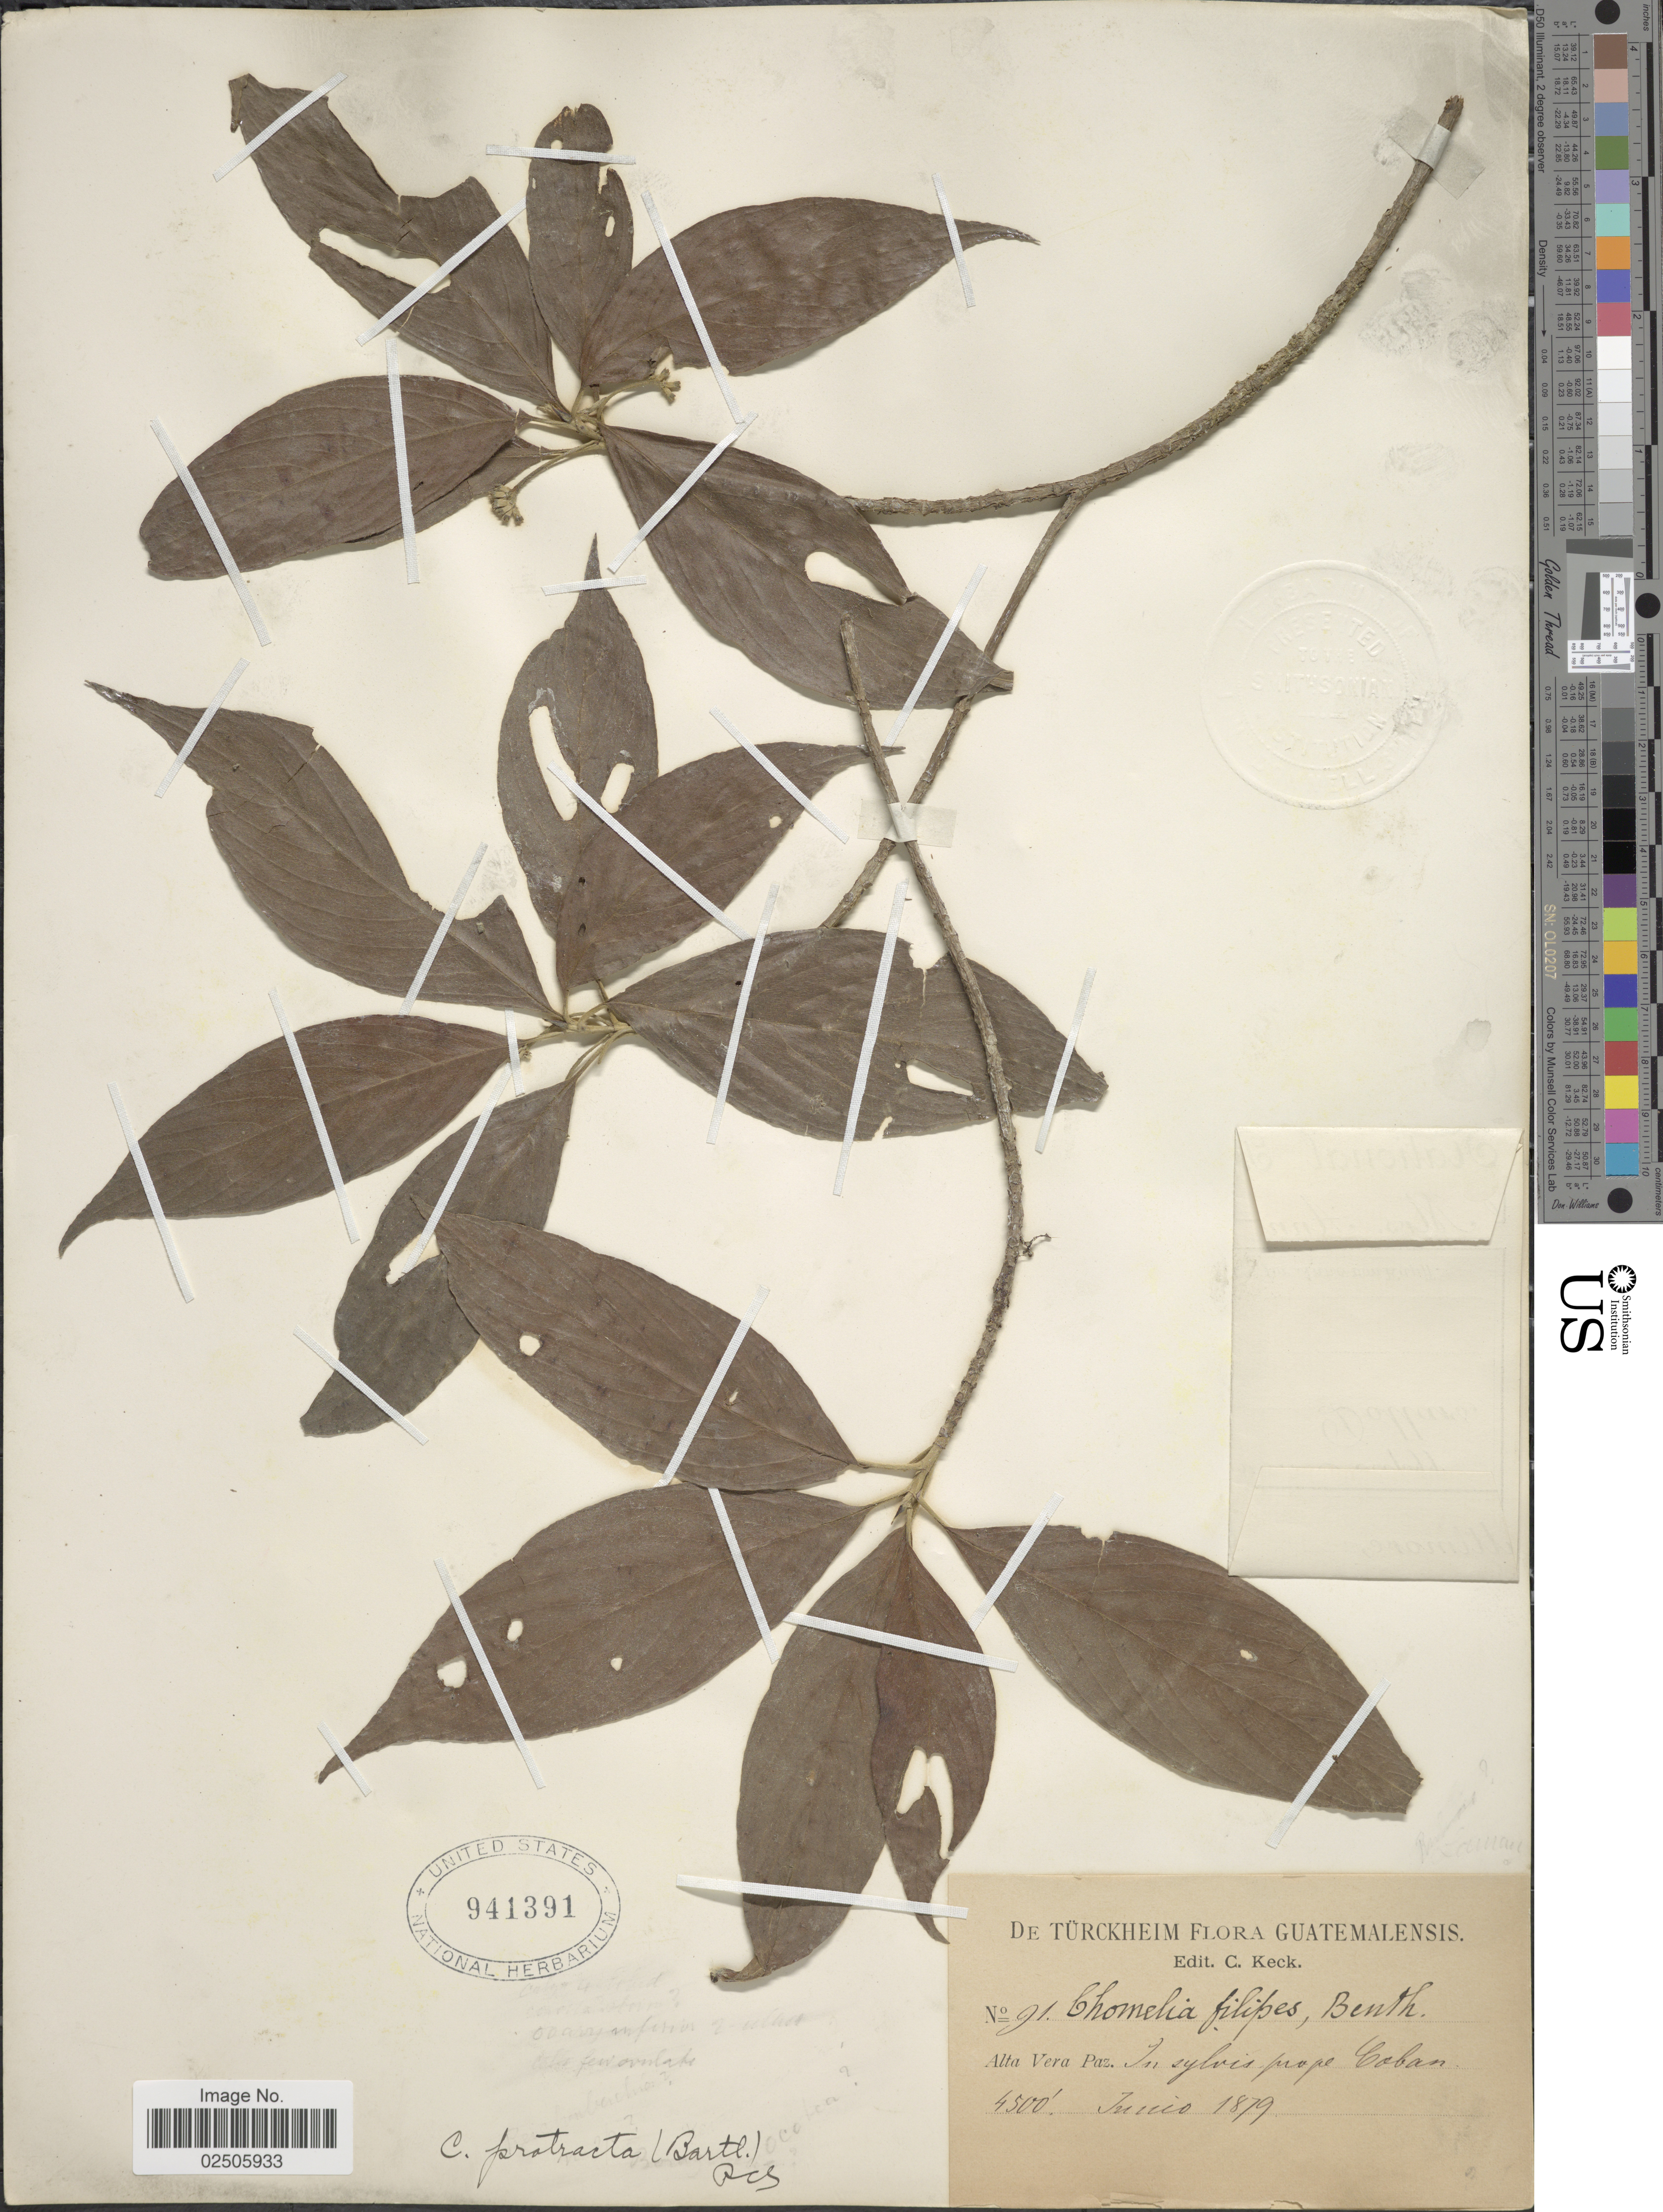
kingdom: Plantae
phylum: Tracheophyta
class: Magnoliopsida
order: Gentianales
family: Rubiaceae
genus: Chomelia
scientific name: Chomelia protracta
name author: (Bartl. ex DC.) Standl.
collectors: H. von Türckheim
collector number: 91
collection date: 1879-06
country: Guatemala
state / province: Alta Verapaz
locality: In sylvis prope Coban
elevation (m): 1372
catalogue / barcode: US 941391